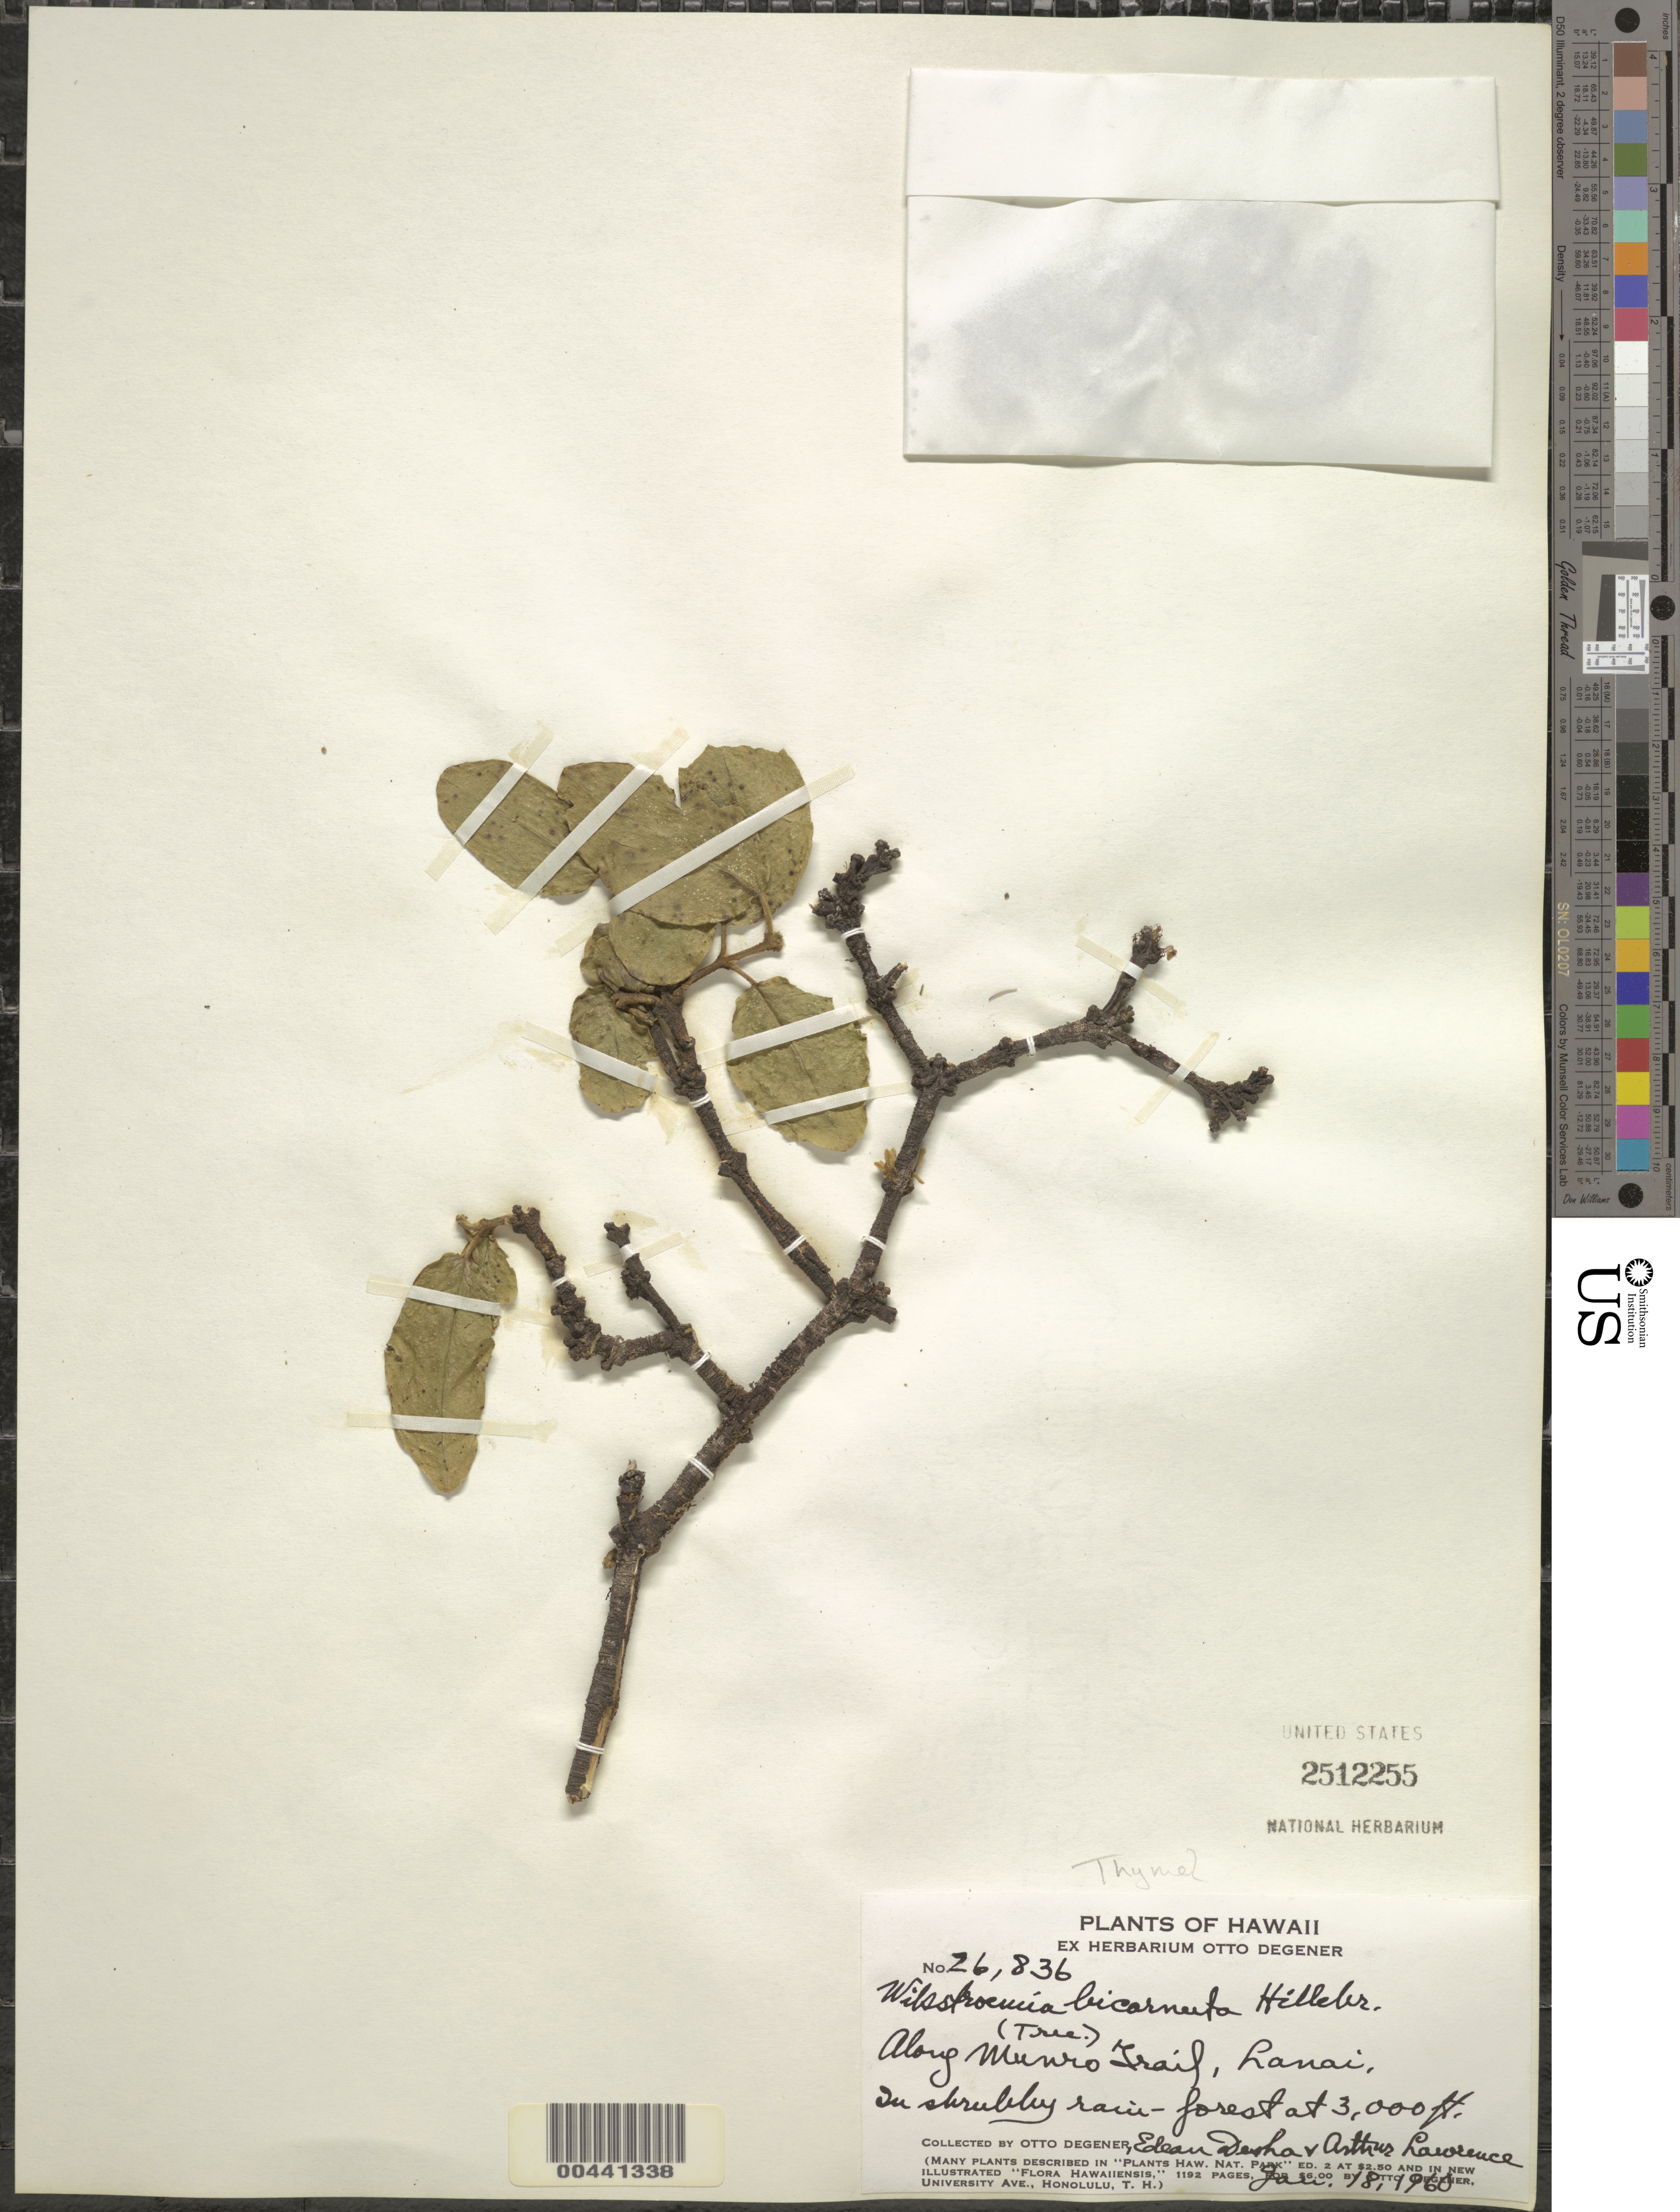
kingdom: Plantae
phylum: Tracheophyta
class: Magnoliopsida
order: Malvales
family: Thymelaeaceae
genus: Wikstroemia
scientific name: Wikstroemia bicornuta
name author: Hillebr.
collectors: O. Degener, E. Desha & A. Lawrence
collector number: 26836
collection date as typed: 18 Jan 1960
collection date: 1960-01-18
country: United States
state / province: Hawaii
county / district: Maui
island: Lana'i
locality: Along Munro Trail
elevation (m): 914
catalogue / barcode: US 2512255